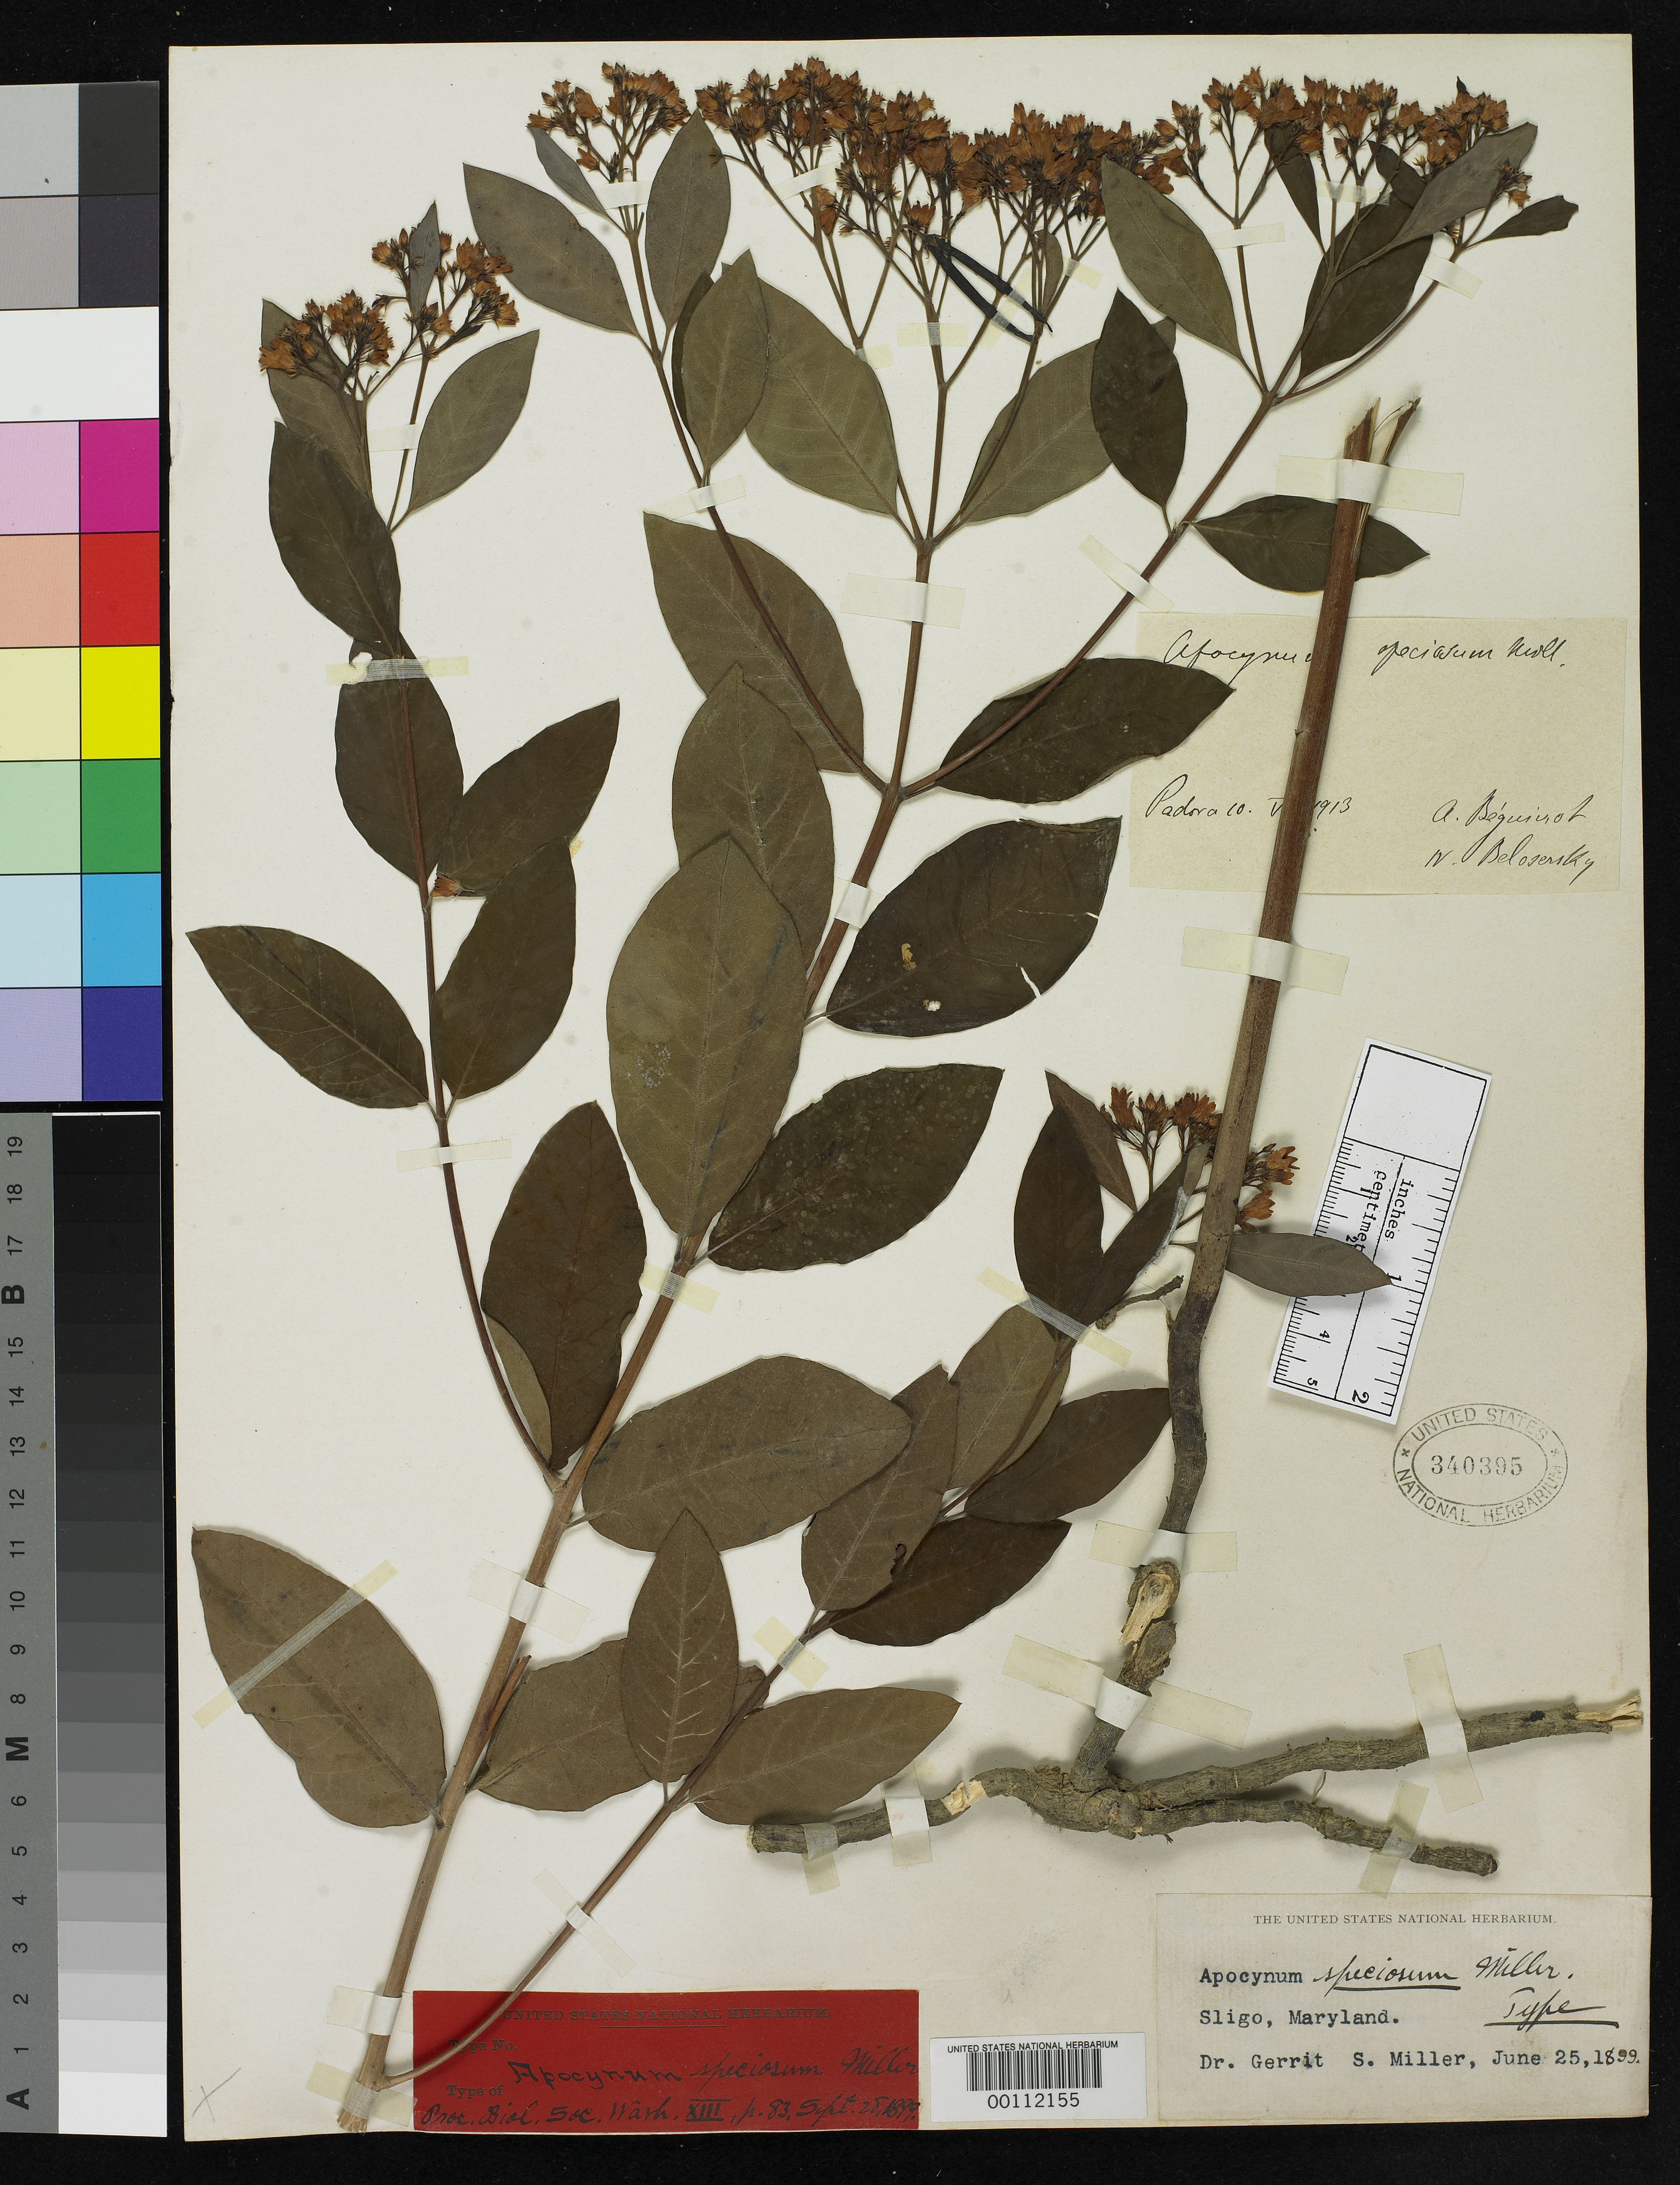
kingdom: Plantae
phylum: Tracheophyta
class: Magnoliopsida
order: Gentianales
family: Apocynaceae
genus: Apocynum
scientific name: Apocynum speciosum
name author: G.S. Mill.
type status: Holotype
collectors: G. S. Miller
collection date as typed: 25 Jun 1899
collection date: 1899-06-25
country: United States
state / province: Maryland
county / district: Montgomery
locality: Between Silver Spring and Sligo Branch.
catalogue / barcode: US 340395